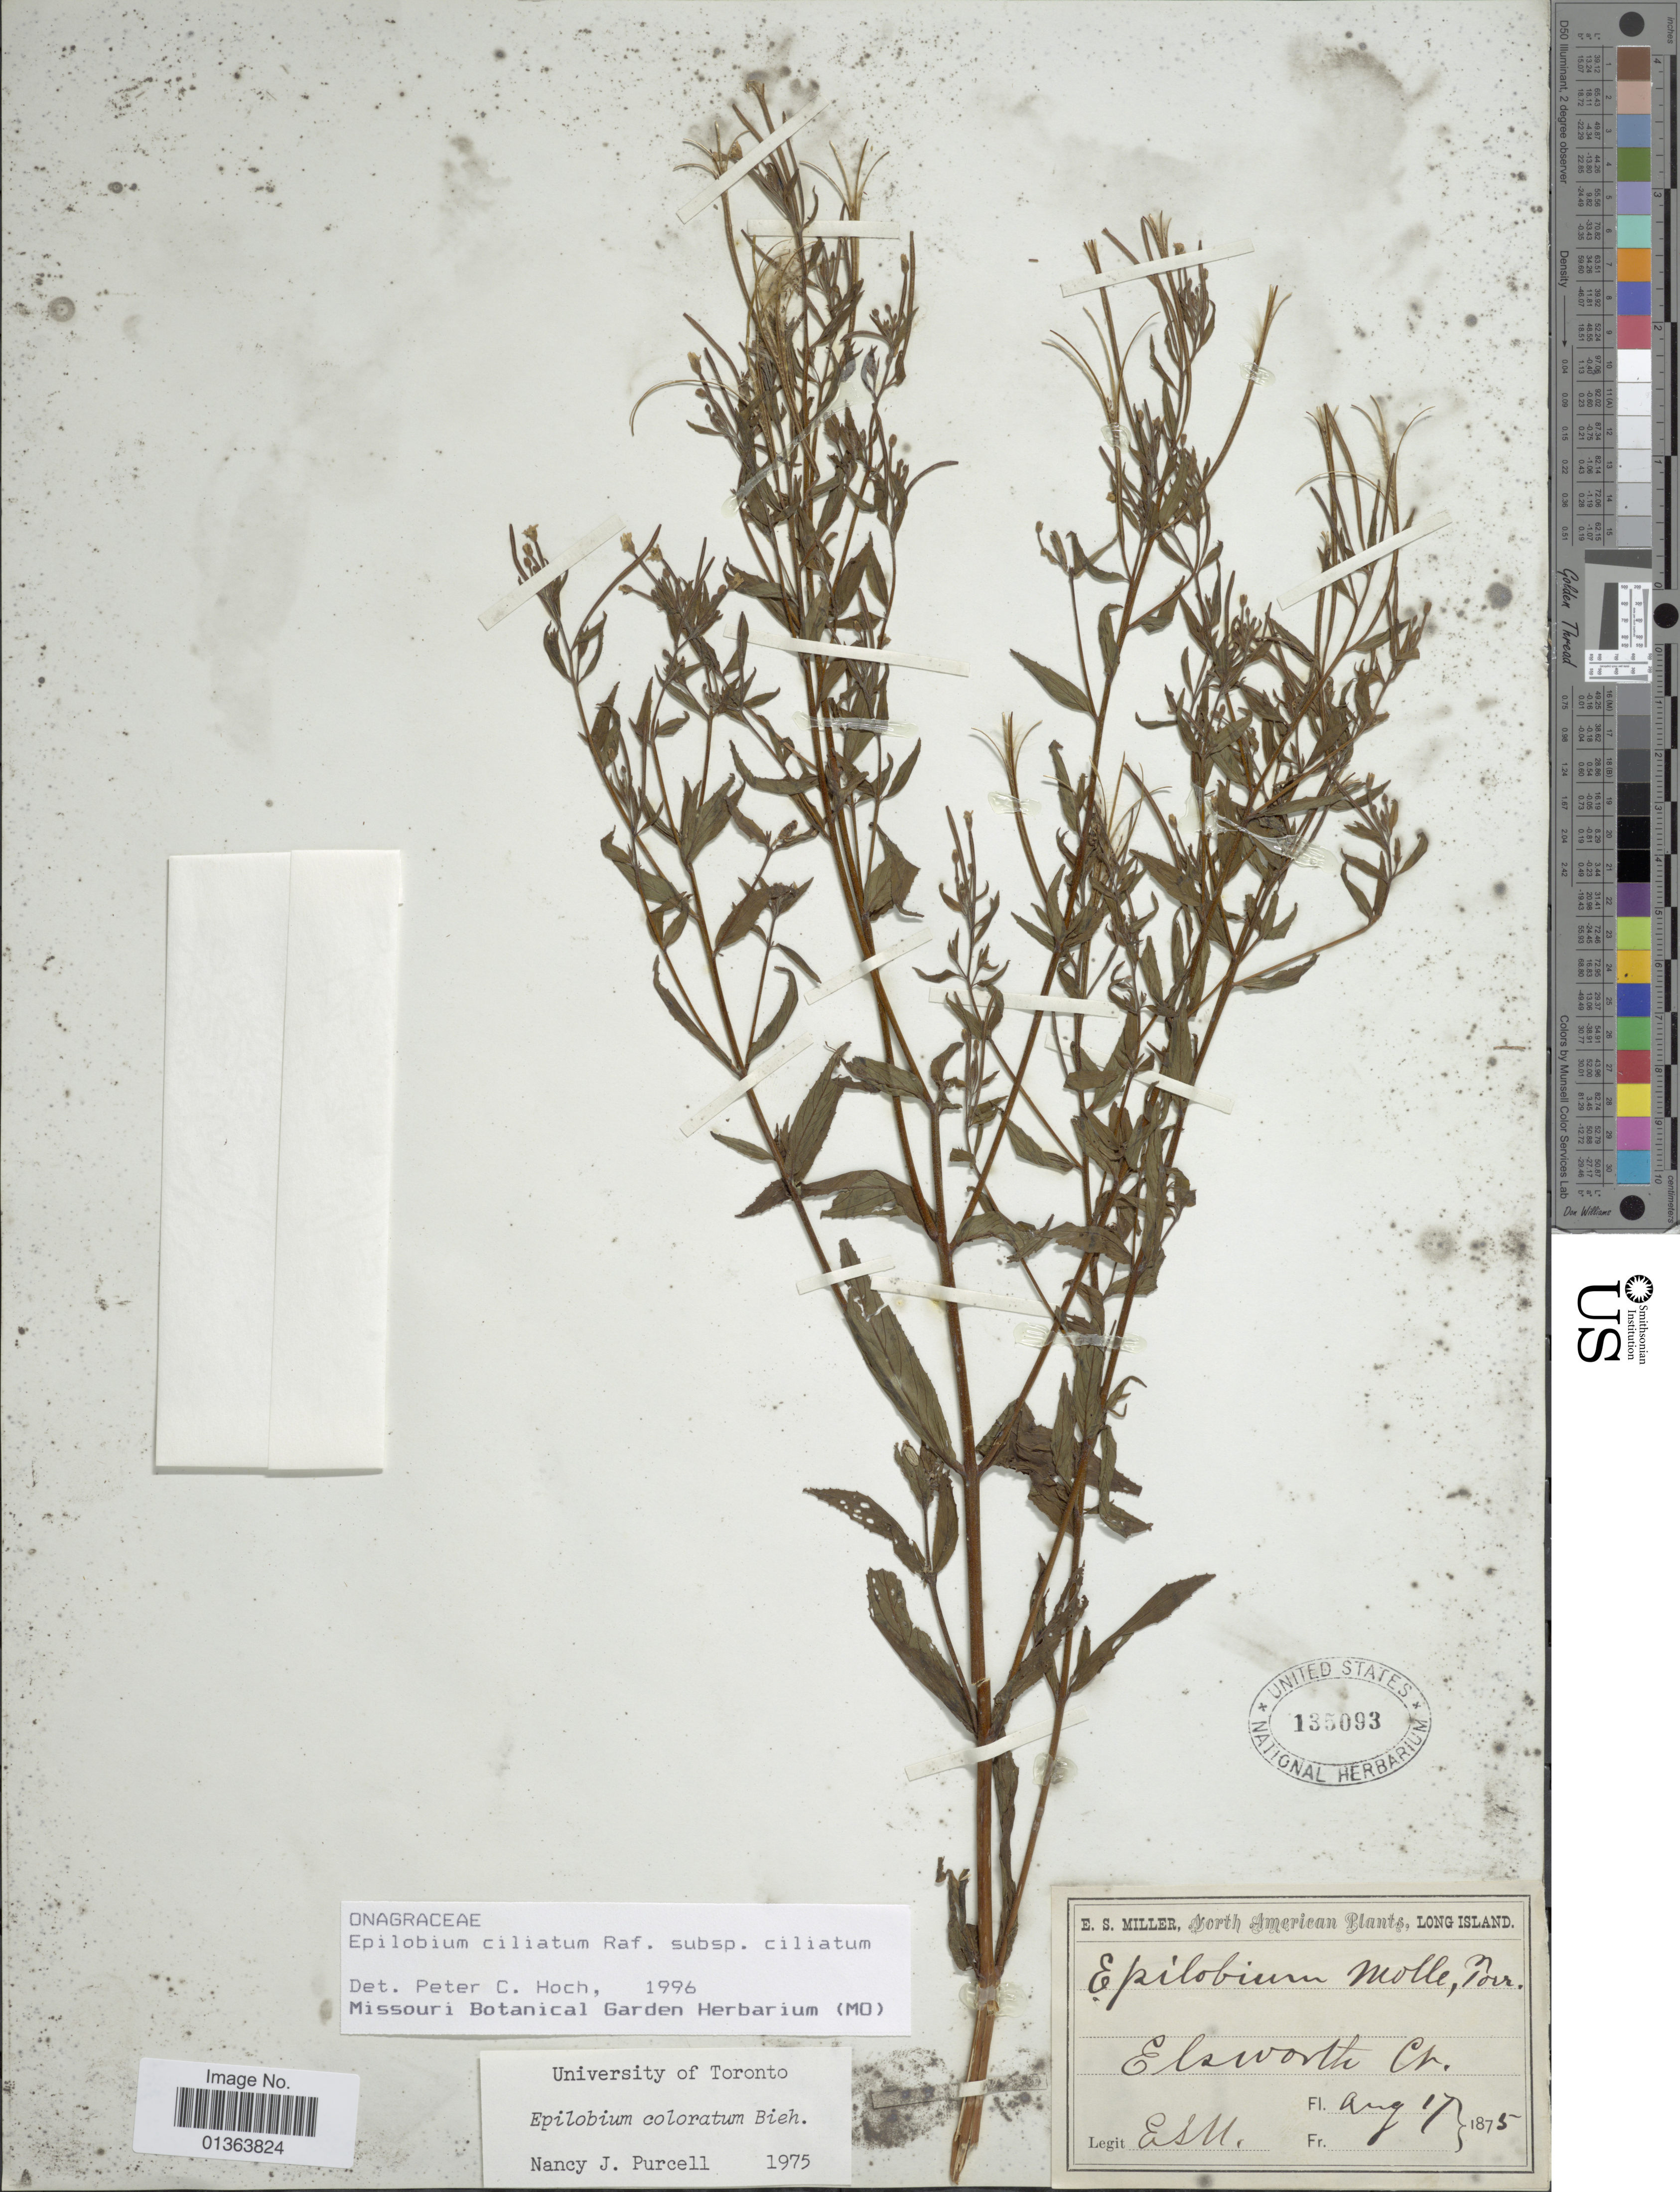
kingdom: Plantae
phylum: Tracheophyta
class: Magnoliopsida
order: Myrtales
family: Onagraceae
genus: Epilobium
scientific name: Epilobium ciliatum subsp. ciliatum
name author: Raf.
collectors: E. S. Miller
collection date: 1875-08-17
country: United States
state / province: New York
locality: North America, Long Island, Elsworth Cr.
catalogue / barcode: US 135093